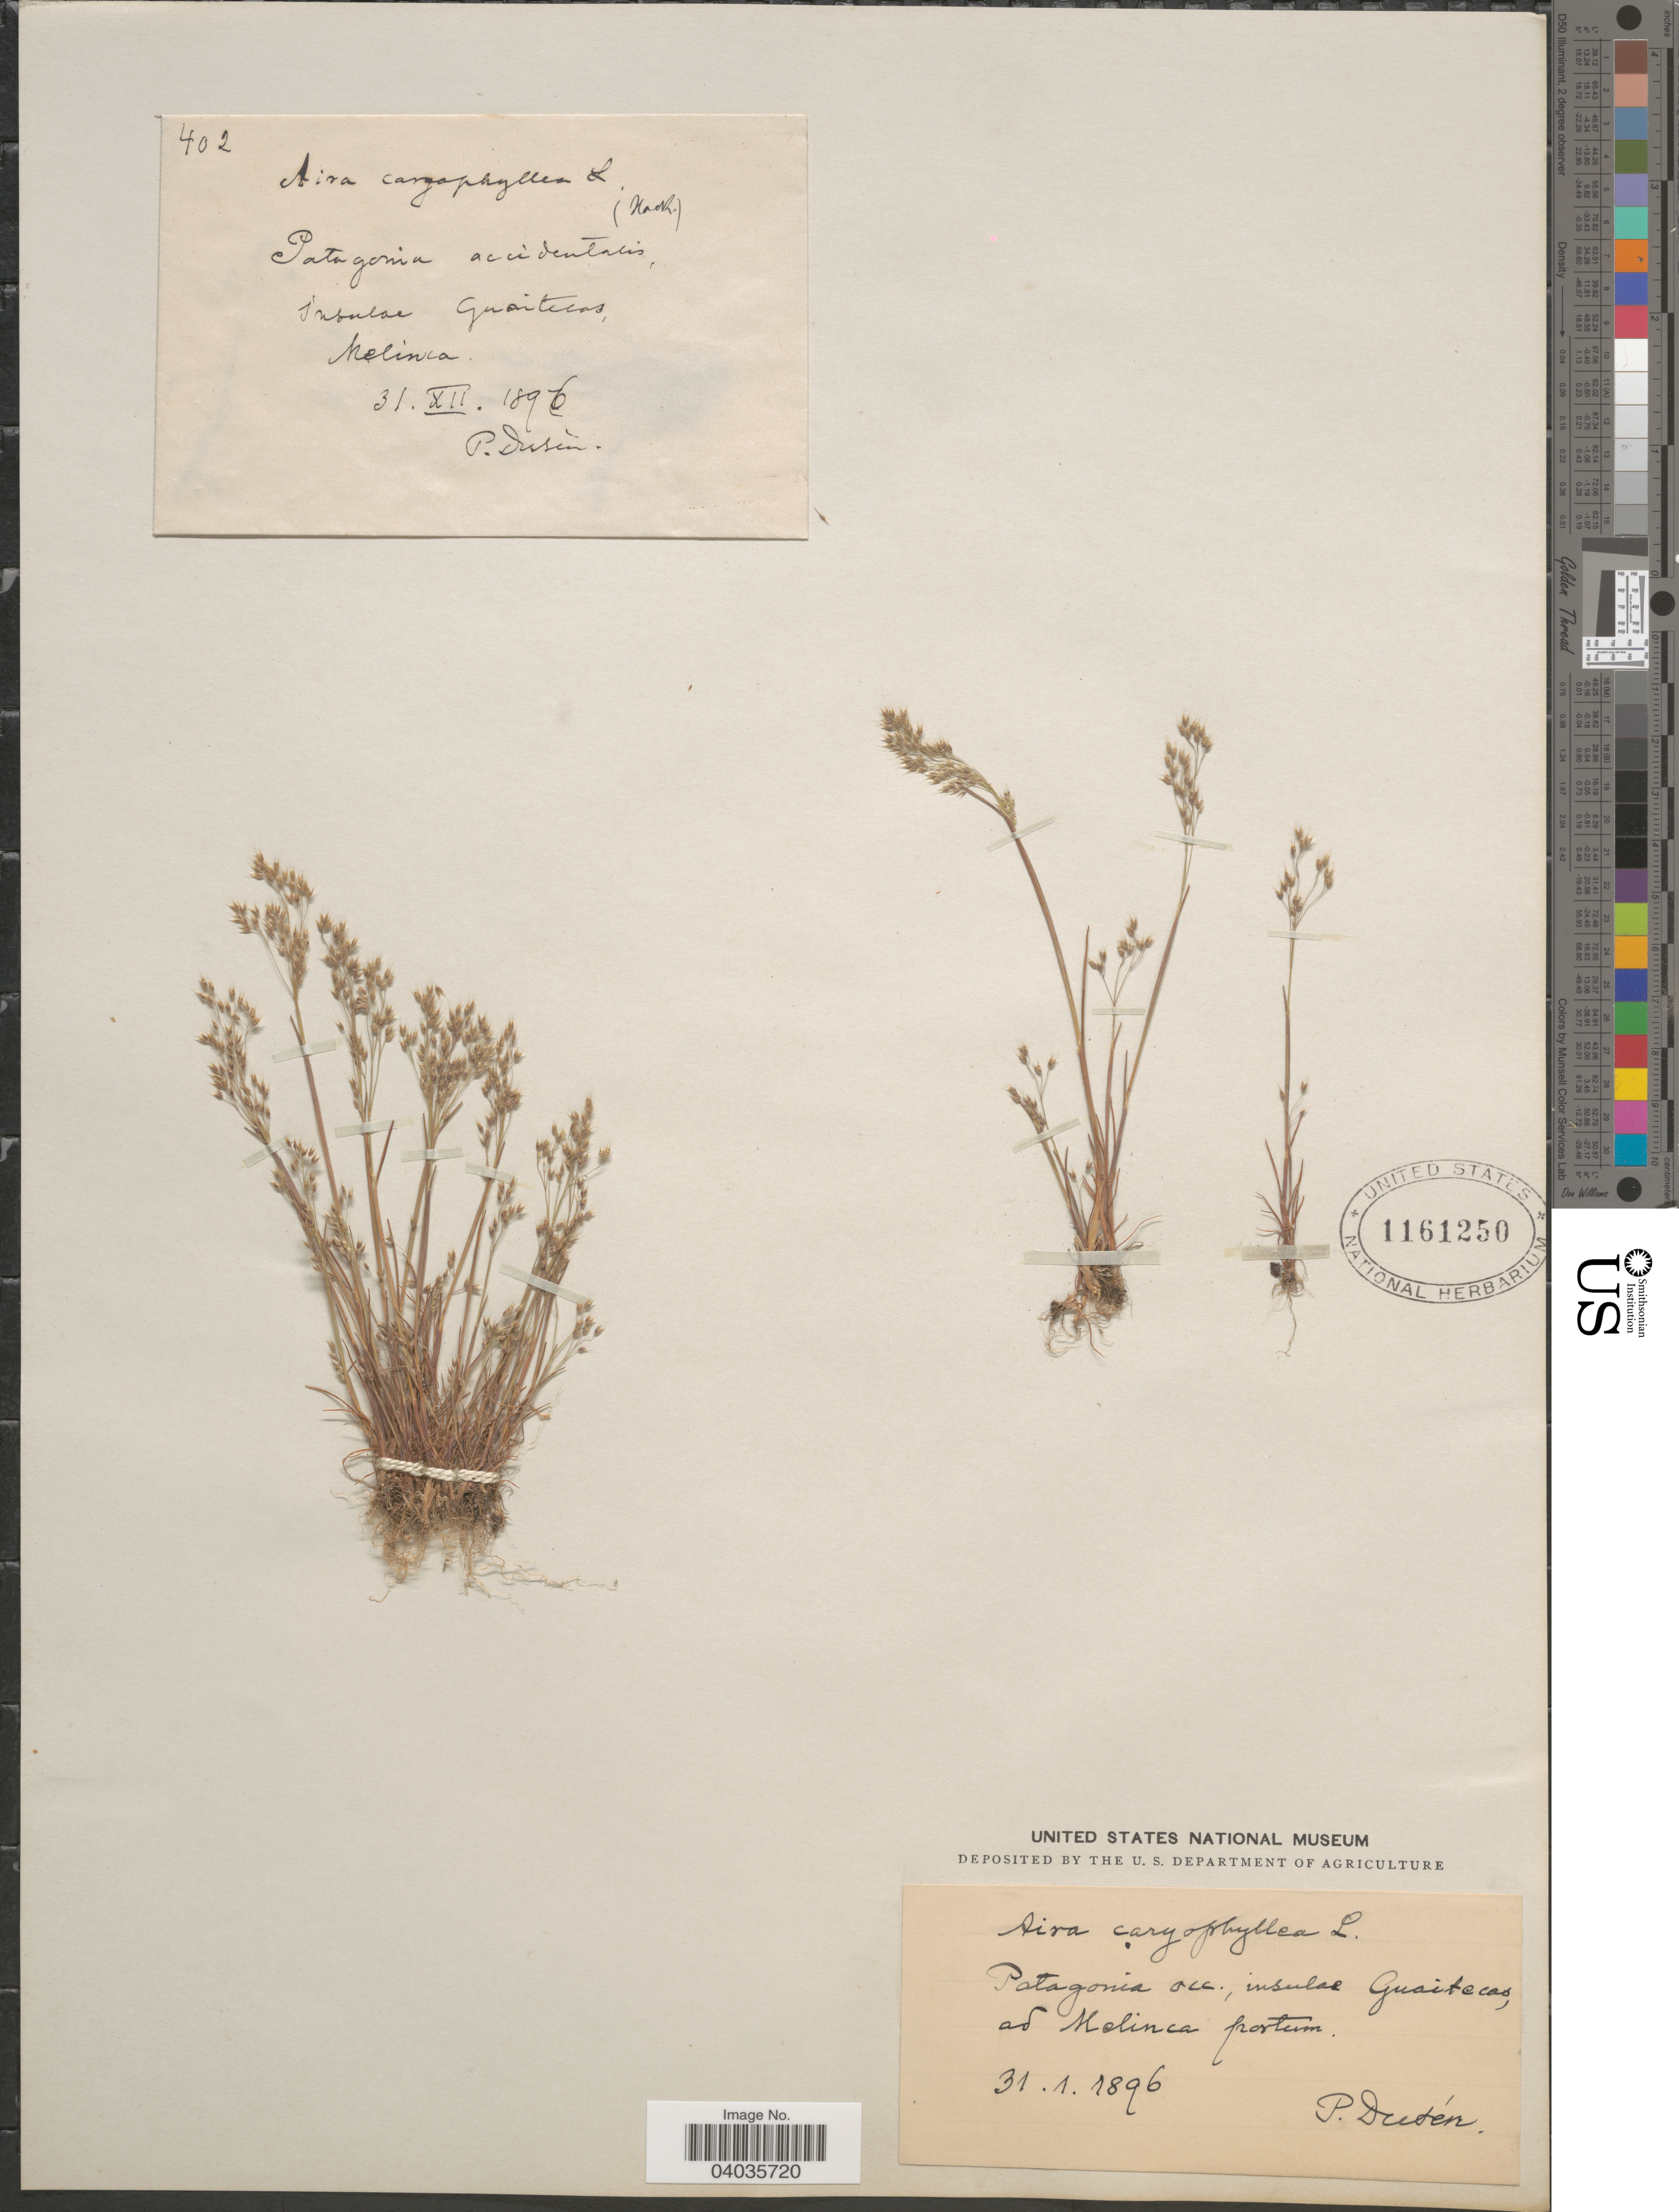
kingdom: Plantae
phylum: Tracheophyta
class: Liliopsida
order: Poales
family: Poaceae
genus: Aira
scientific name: Aira caryophyllea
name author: L.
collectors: P. Dusén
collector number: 402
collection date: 1896-01-31/1896-12-31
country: Chile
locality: Patagonia occ., insulae Guaitecas, ad Melinca portum. Patagonia occidentalis, insulae Guaitecas, Melinca.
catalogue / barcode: US 1161250